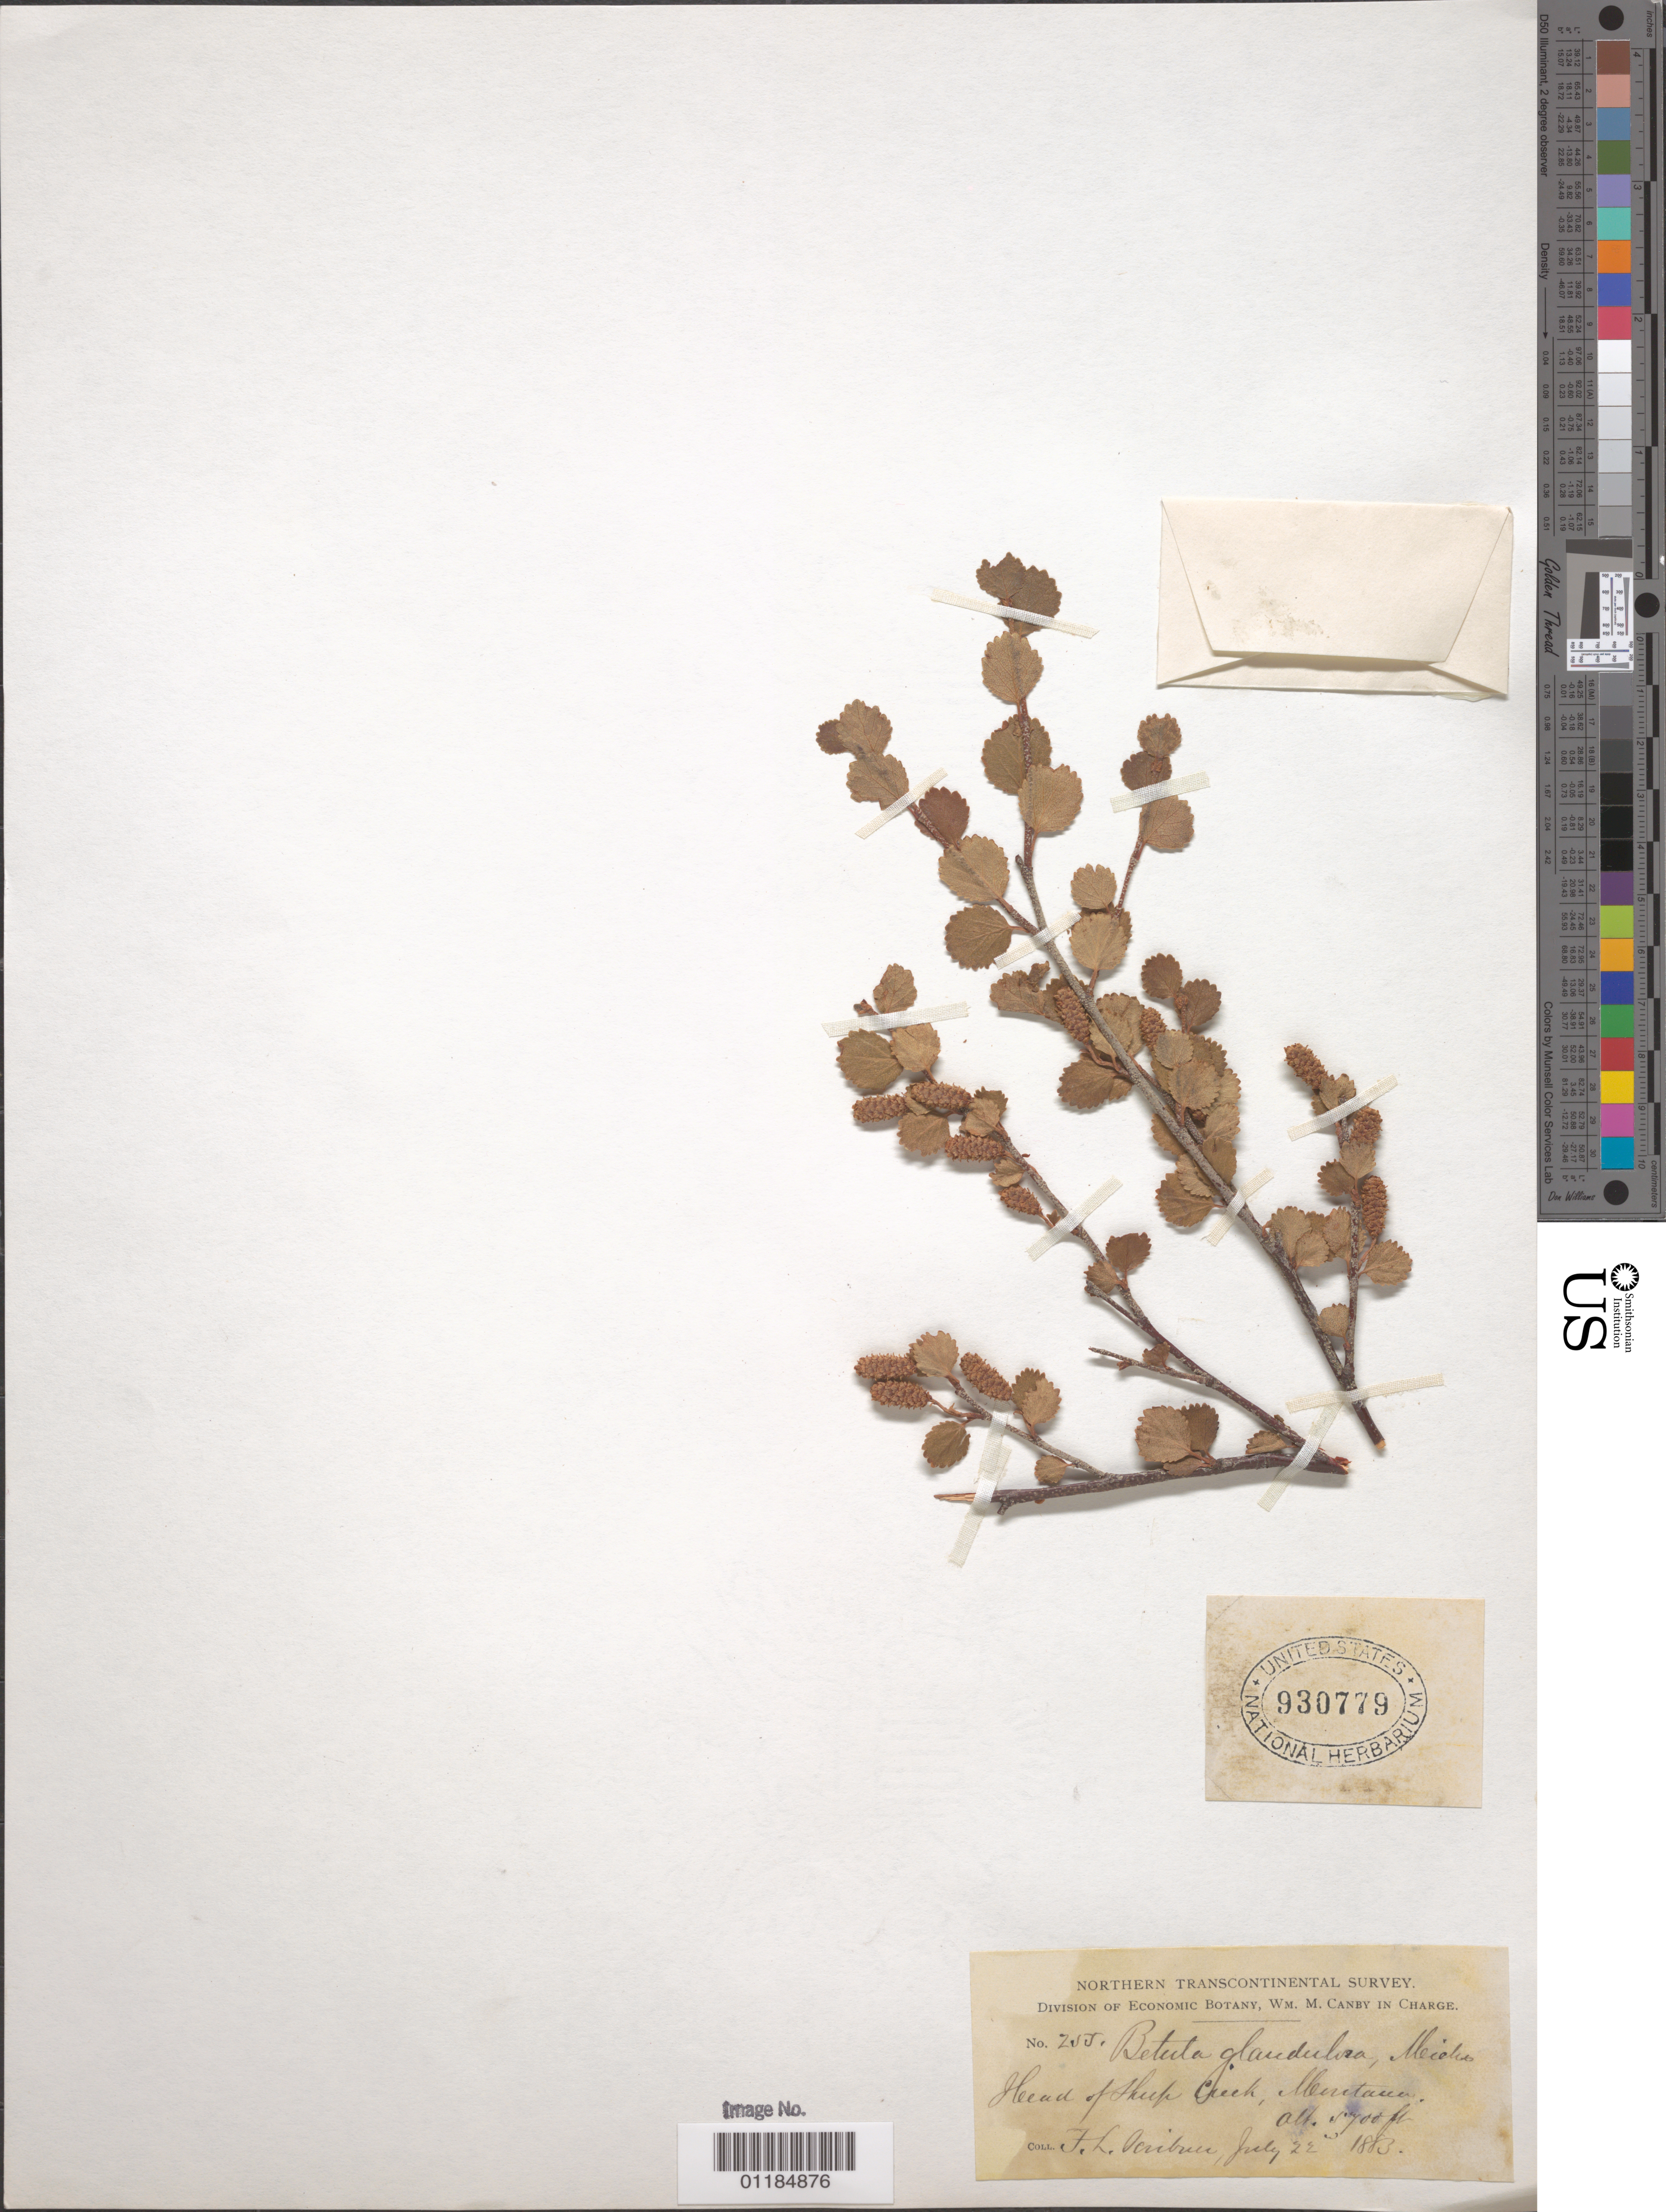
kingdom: Plantae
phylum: Tracheophyta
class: Magnoliopsida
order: Fagales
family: Betulaceae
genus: Betula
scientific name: Betula glandulosa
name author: Michx.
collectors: F. L. Scribner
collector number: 255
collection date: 1883-07-22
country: United States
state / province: Montana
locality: Head of Sheep Creek.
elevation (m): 1737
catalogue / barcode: US 930779